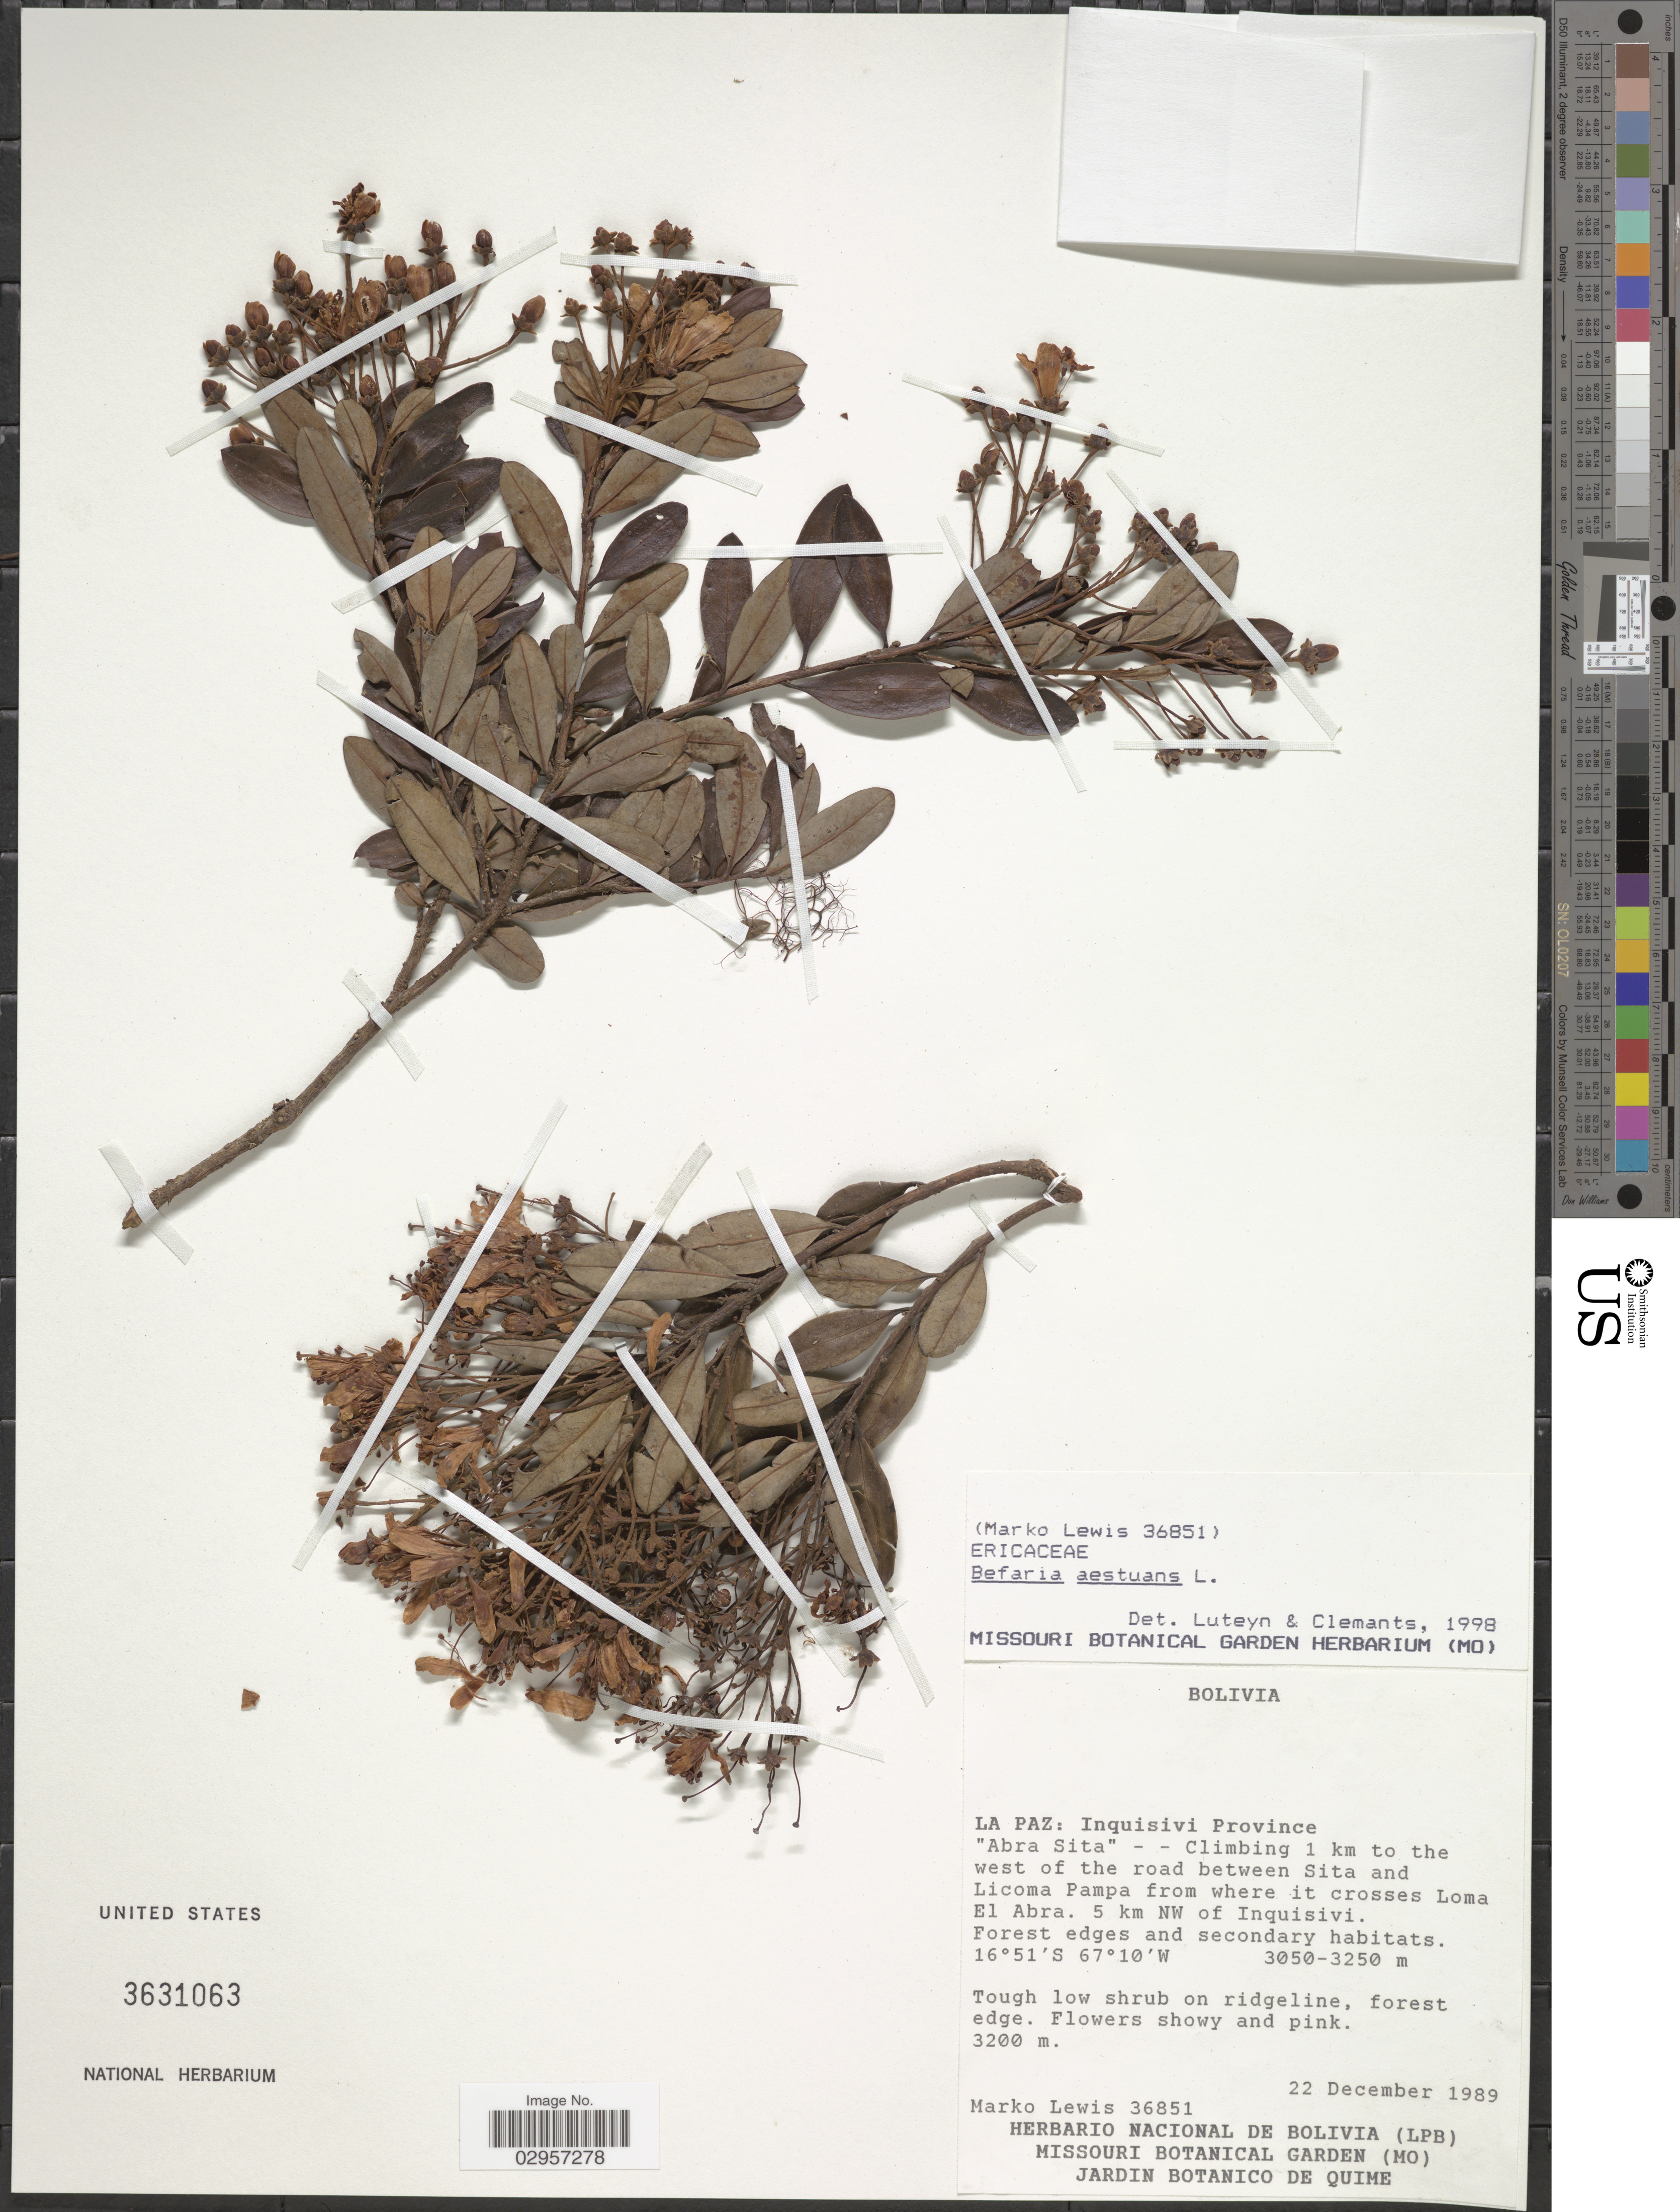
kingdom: Plantae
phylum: Tracheophyta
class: Magnoliopsida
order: Ericales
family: Ericaceae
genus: Befaria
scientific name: Befaria aestuans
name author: Mutis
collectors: M. A. Lewis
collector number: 36851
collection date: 1989-12-22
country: Bolivia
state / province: La Paz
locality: Inquisivi Province, "Abra Sita" - - Climbing 1 km to the west of the road between Sita and Licoma Pampa from where it crosses Loma El Abra, 5 km NW of Inquisivi.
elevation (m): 3050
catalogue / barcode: US 3631063